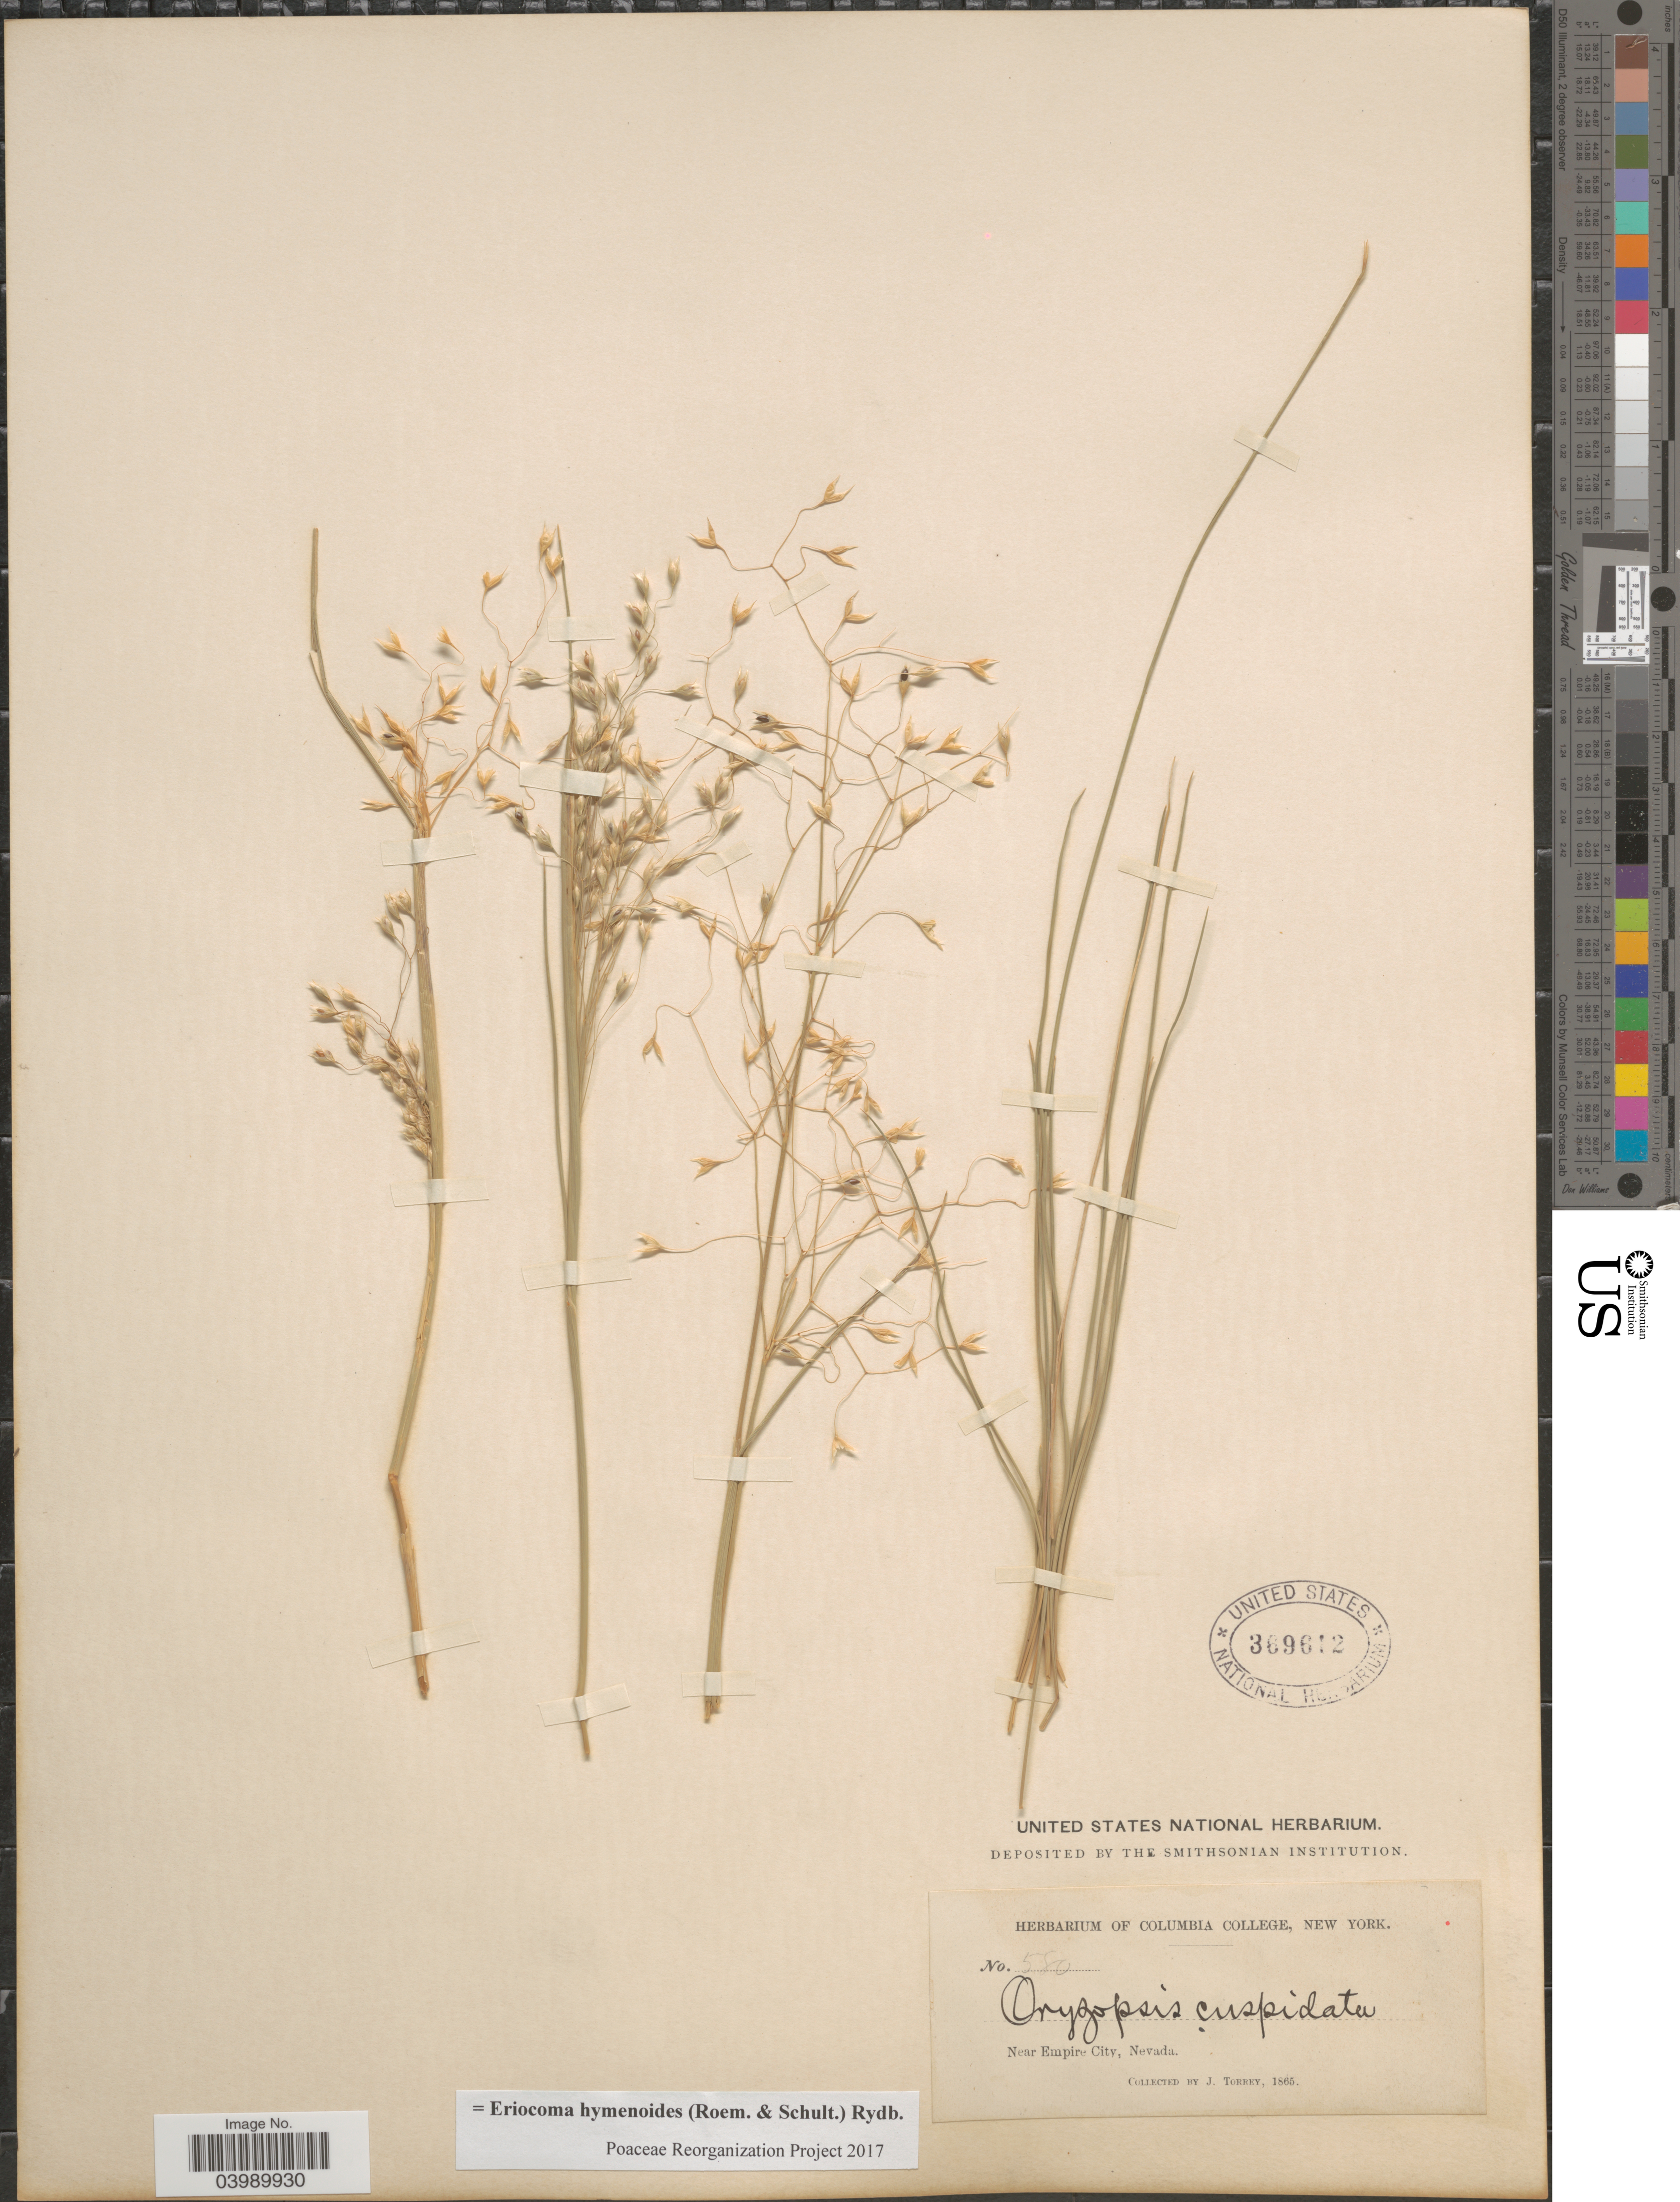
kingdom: Plantae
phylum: Tracheophyta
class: Liliopsida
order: Poales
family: Poaceae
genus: Eriocoma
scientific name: Eriocoma hymenoides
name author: (Roem. & Schult.) Rydb.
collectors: J. Torrey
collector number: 580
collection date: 1865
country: United States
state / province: Nevada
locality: Near Empire City.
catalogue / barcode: US 369612